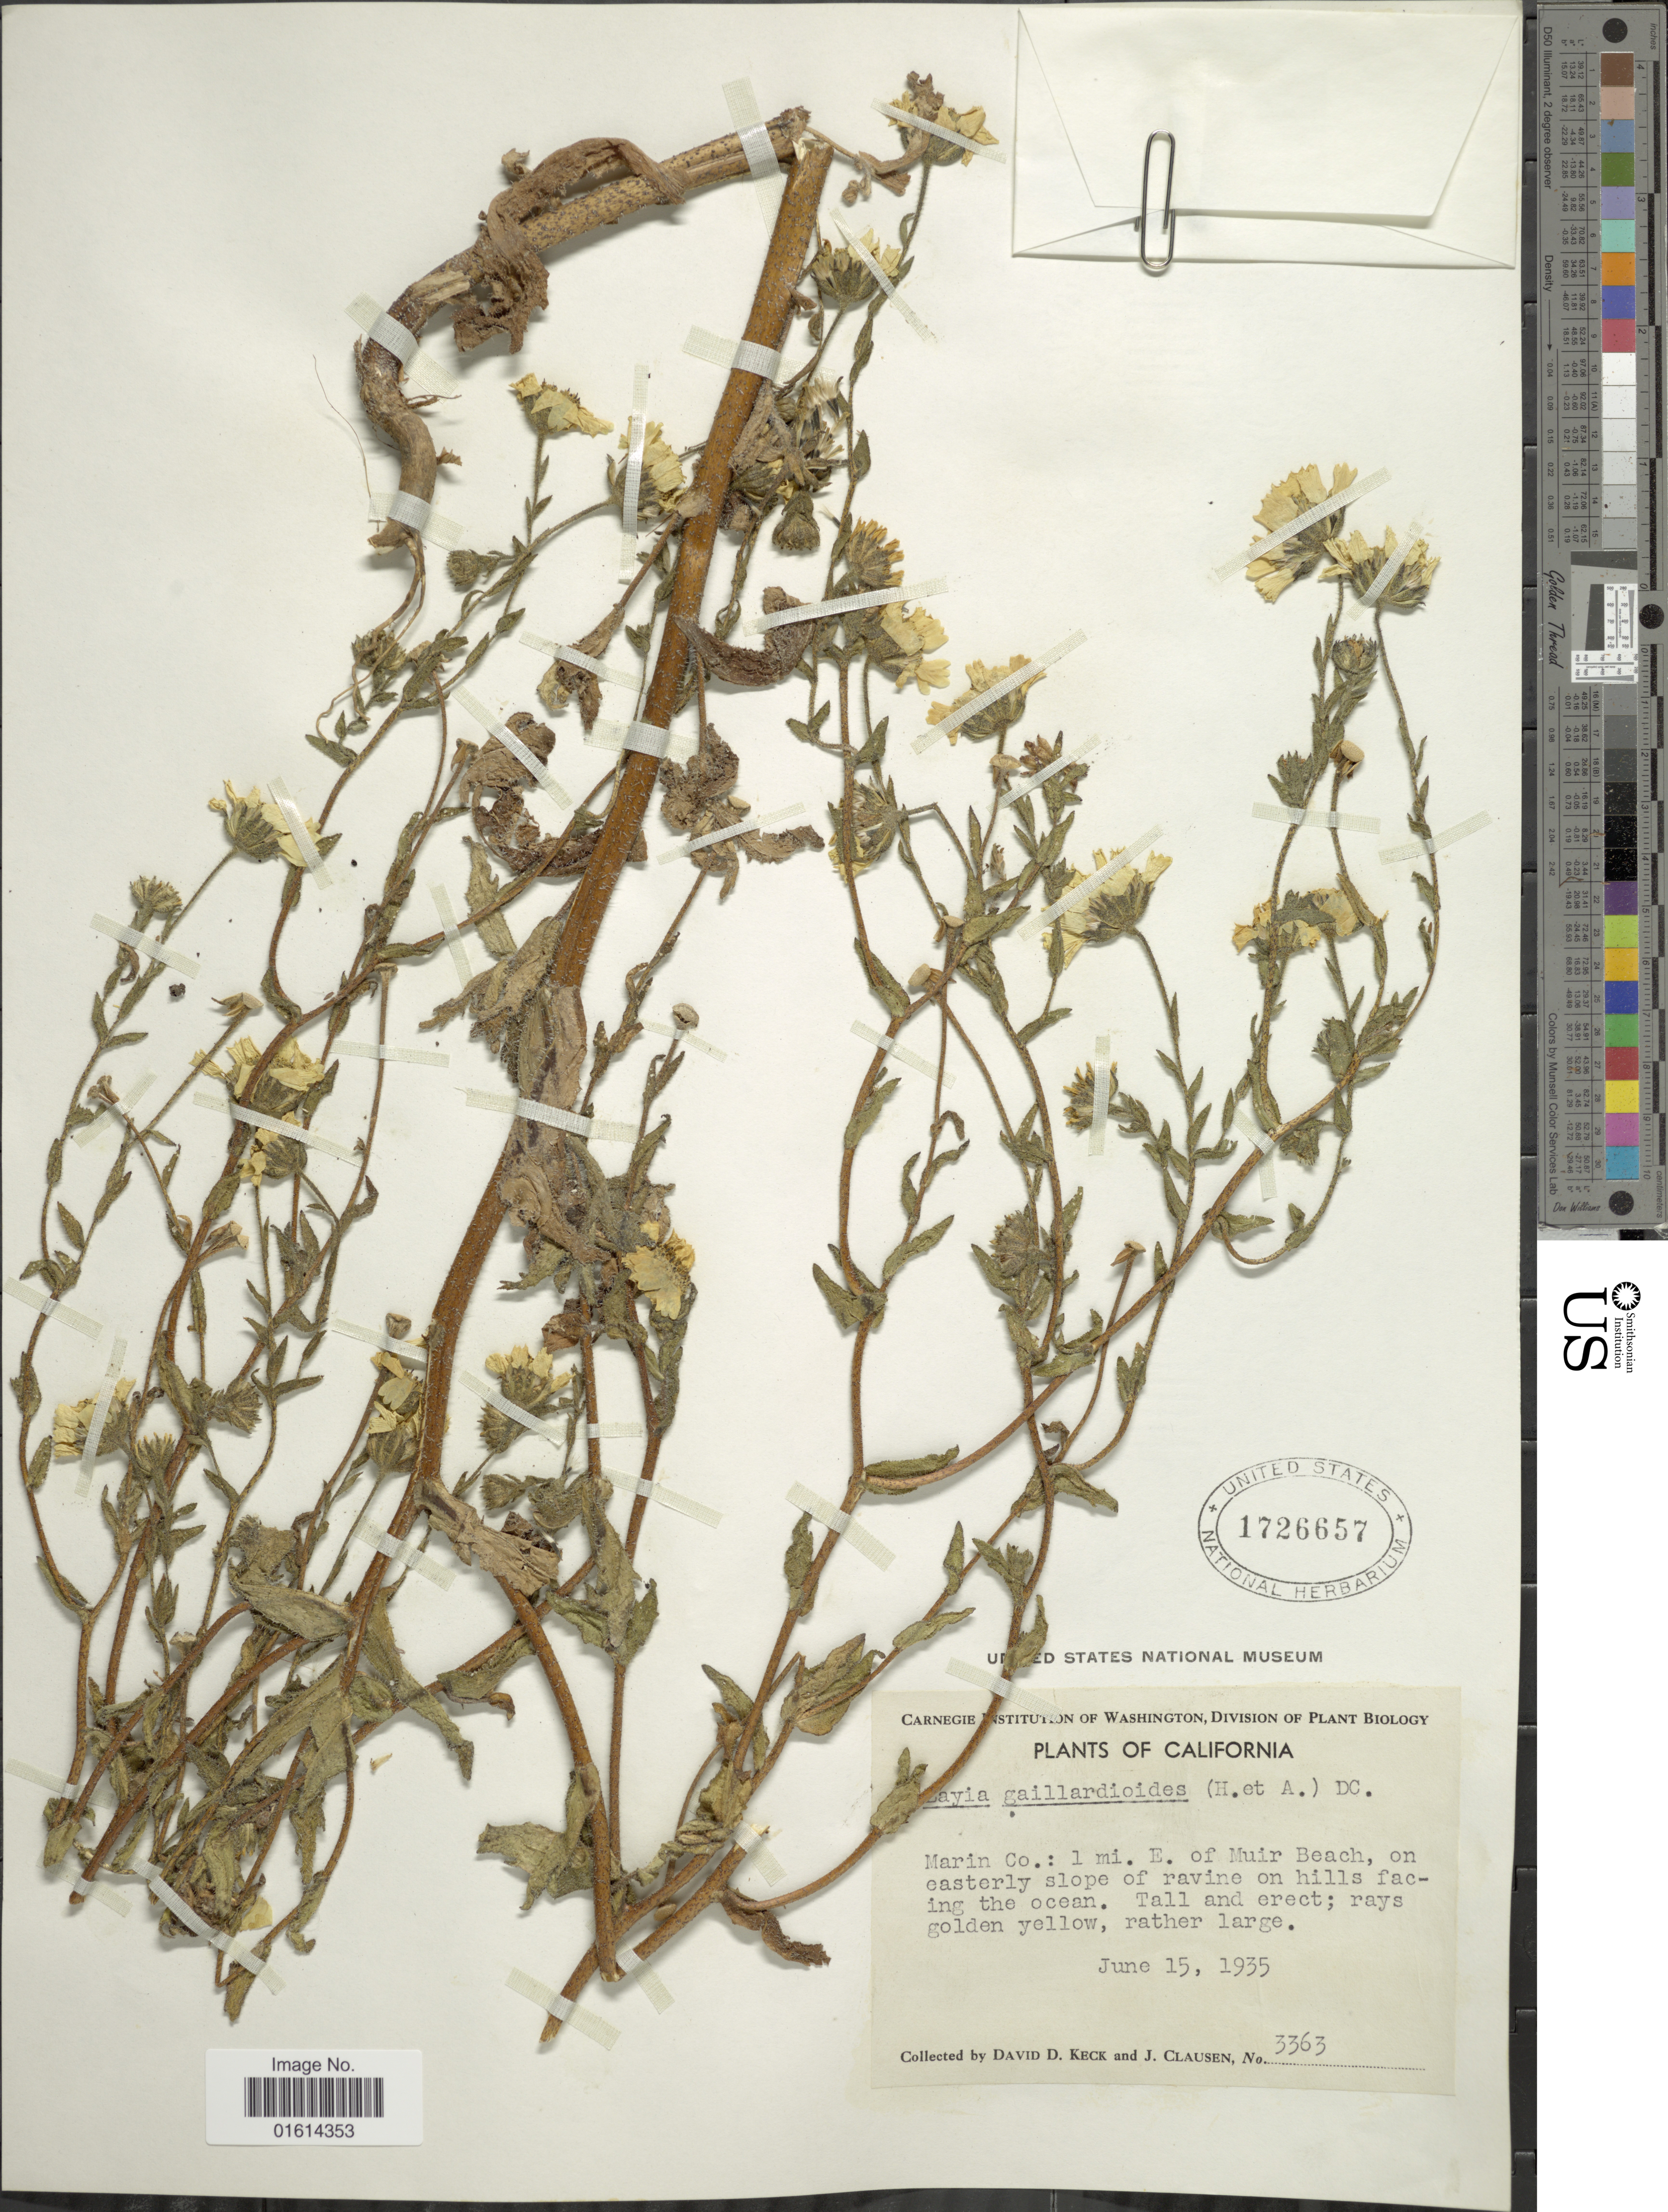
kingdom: Plantae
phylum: Tracheophyta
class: Magnoliopsida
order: Asterales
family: Asteraceae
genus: Layia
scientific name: Layia gaillardioides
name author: (Hook. & Arn.) DC.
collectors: D. D. Keck & J. Clausen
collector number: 3363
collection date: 1935-06-15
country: United States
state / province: California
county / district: Marin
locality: Marin Co., 1 mi. E. of Muir Beach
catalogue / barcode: US 1726657